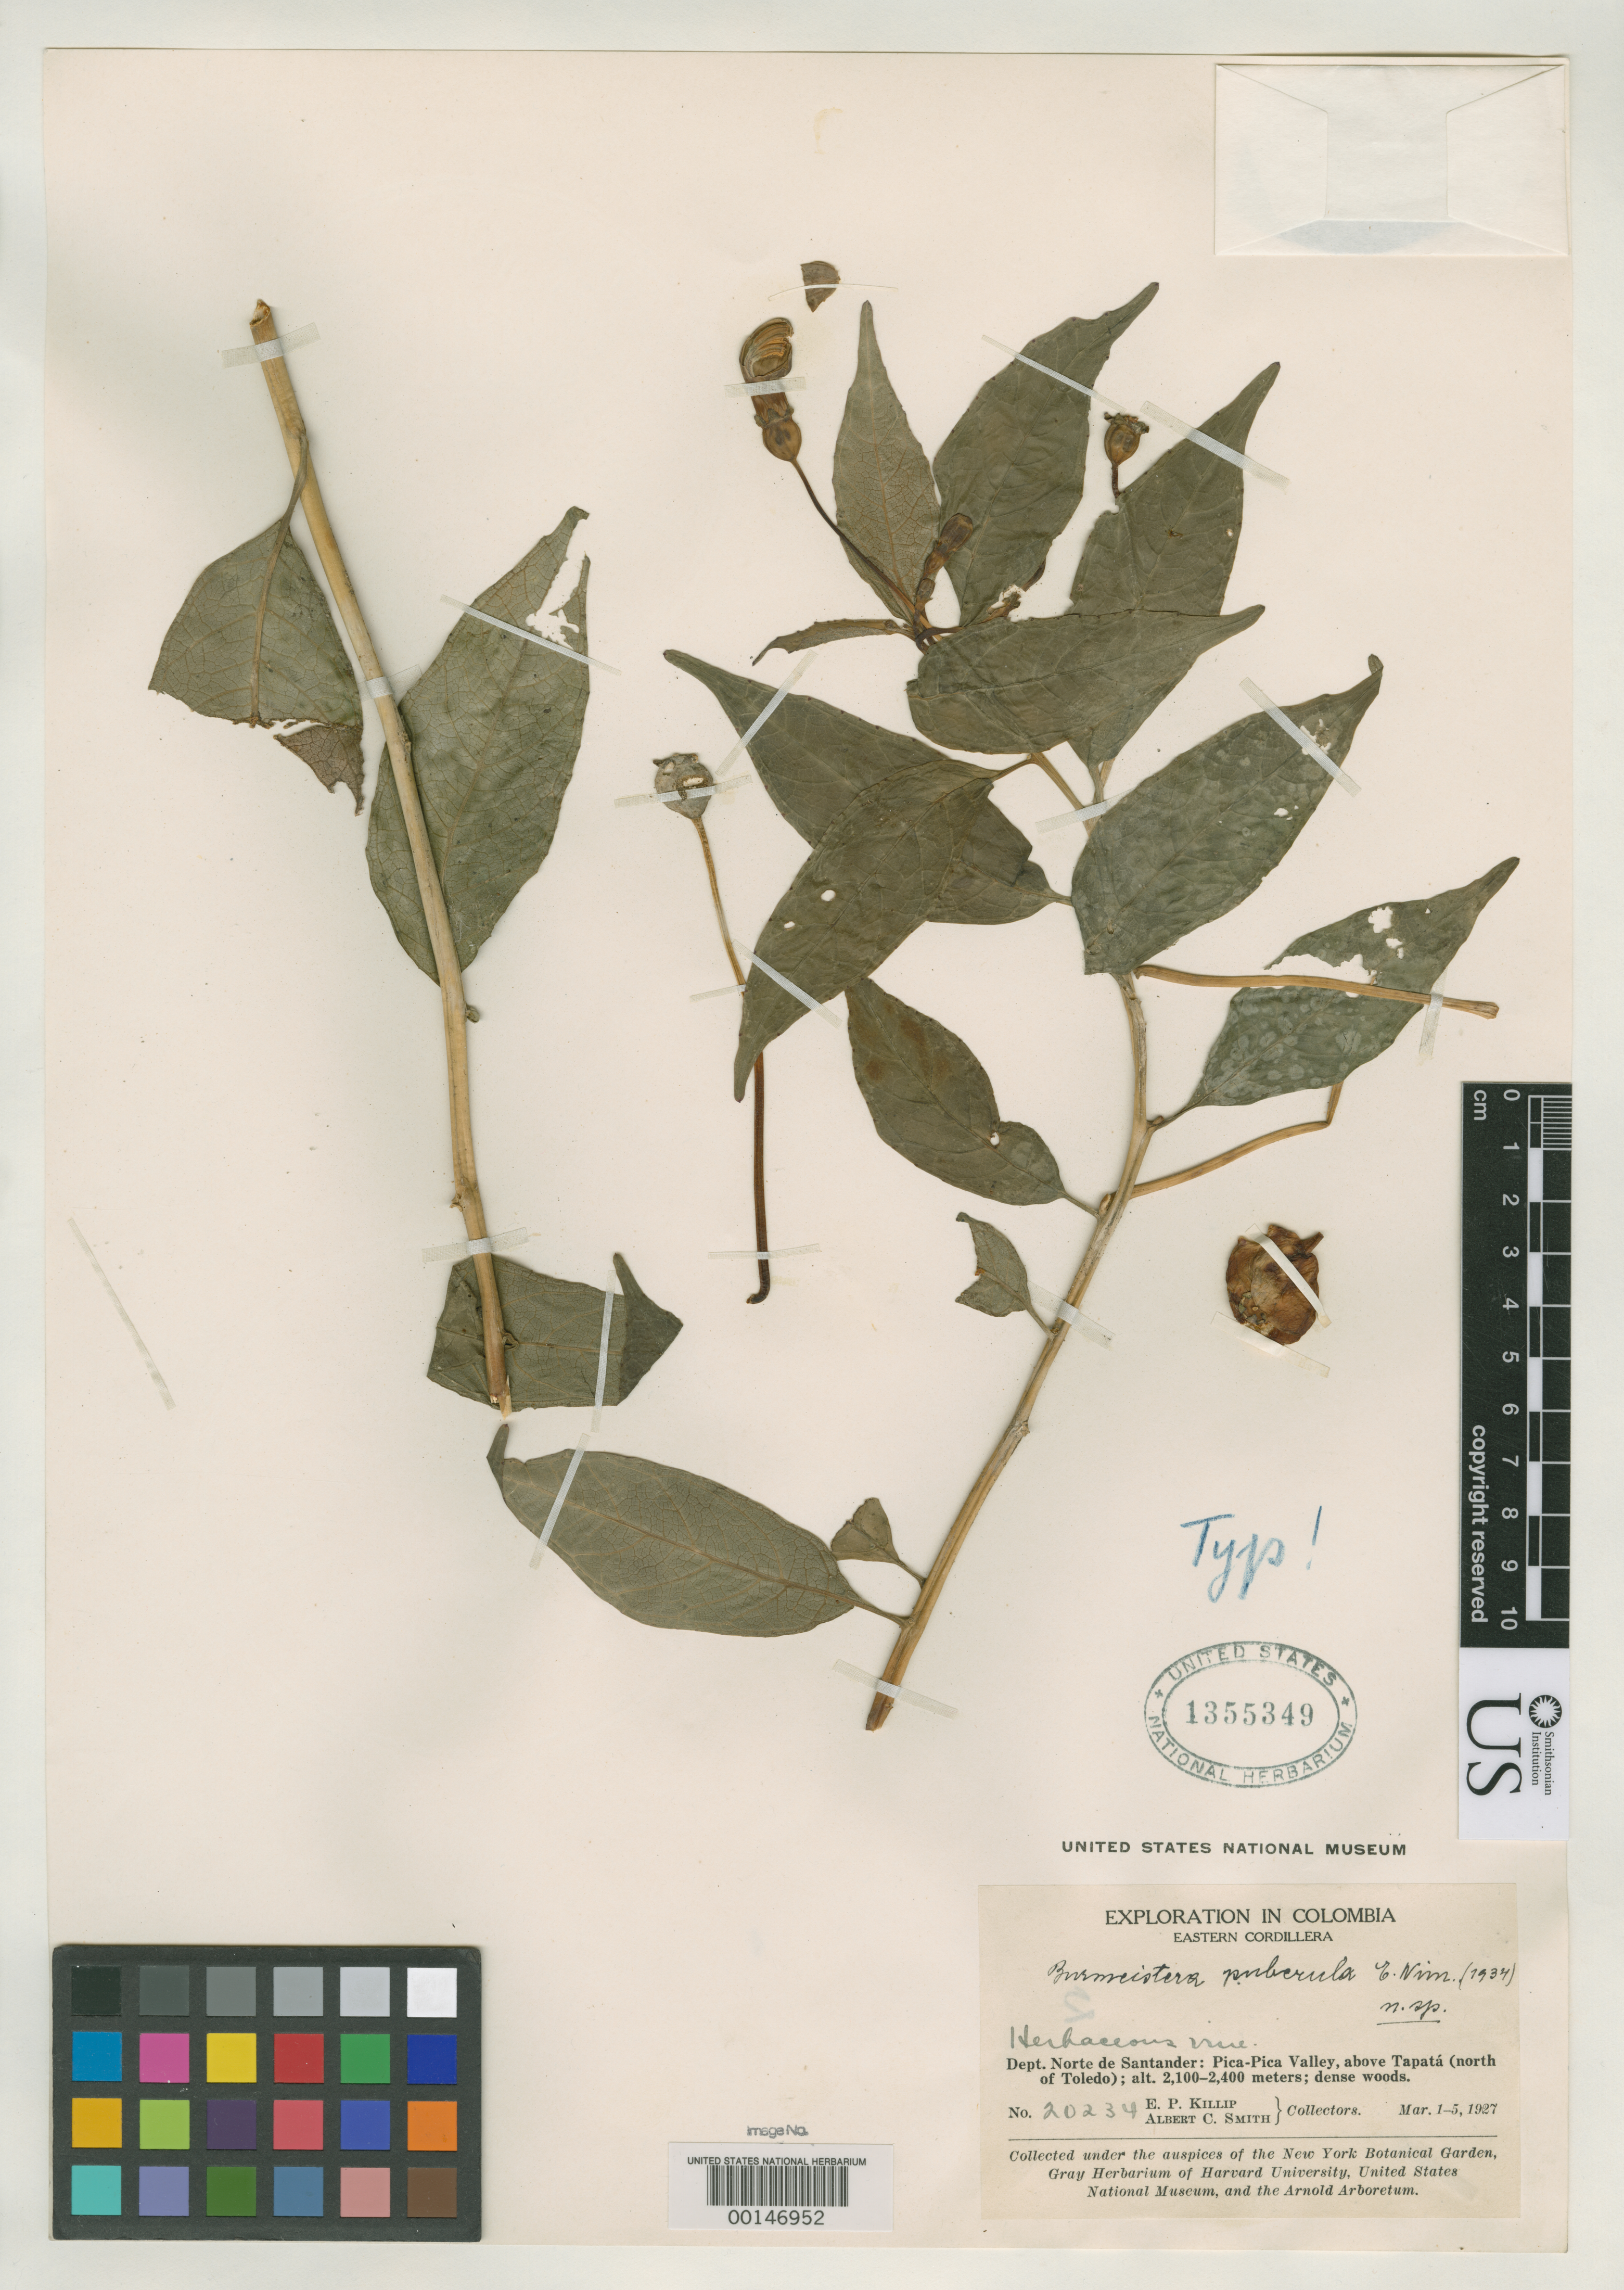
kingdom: Plantae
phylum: Tracheophyta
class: Magnoliopsida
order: Asterales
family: Campanulaceae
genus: Burmeistera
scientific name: Burmeistera puberula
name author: E. Wimm.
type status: Type Collection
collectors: E. P. Killip & A. C. Smith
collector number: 20234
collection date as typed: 01 Mar 1927 to 05 Mar 1927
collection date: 1927-03-01/1927-03-05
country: Colombia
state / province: Norte de Santander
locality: Pica-Pica Valley above Tapata, N of Toledo.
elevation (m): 2100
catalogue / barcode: US 1355349